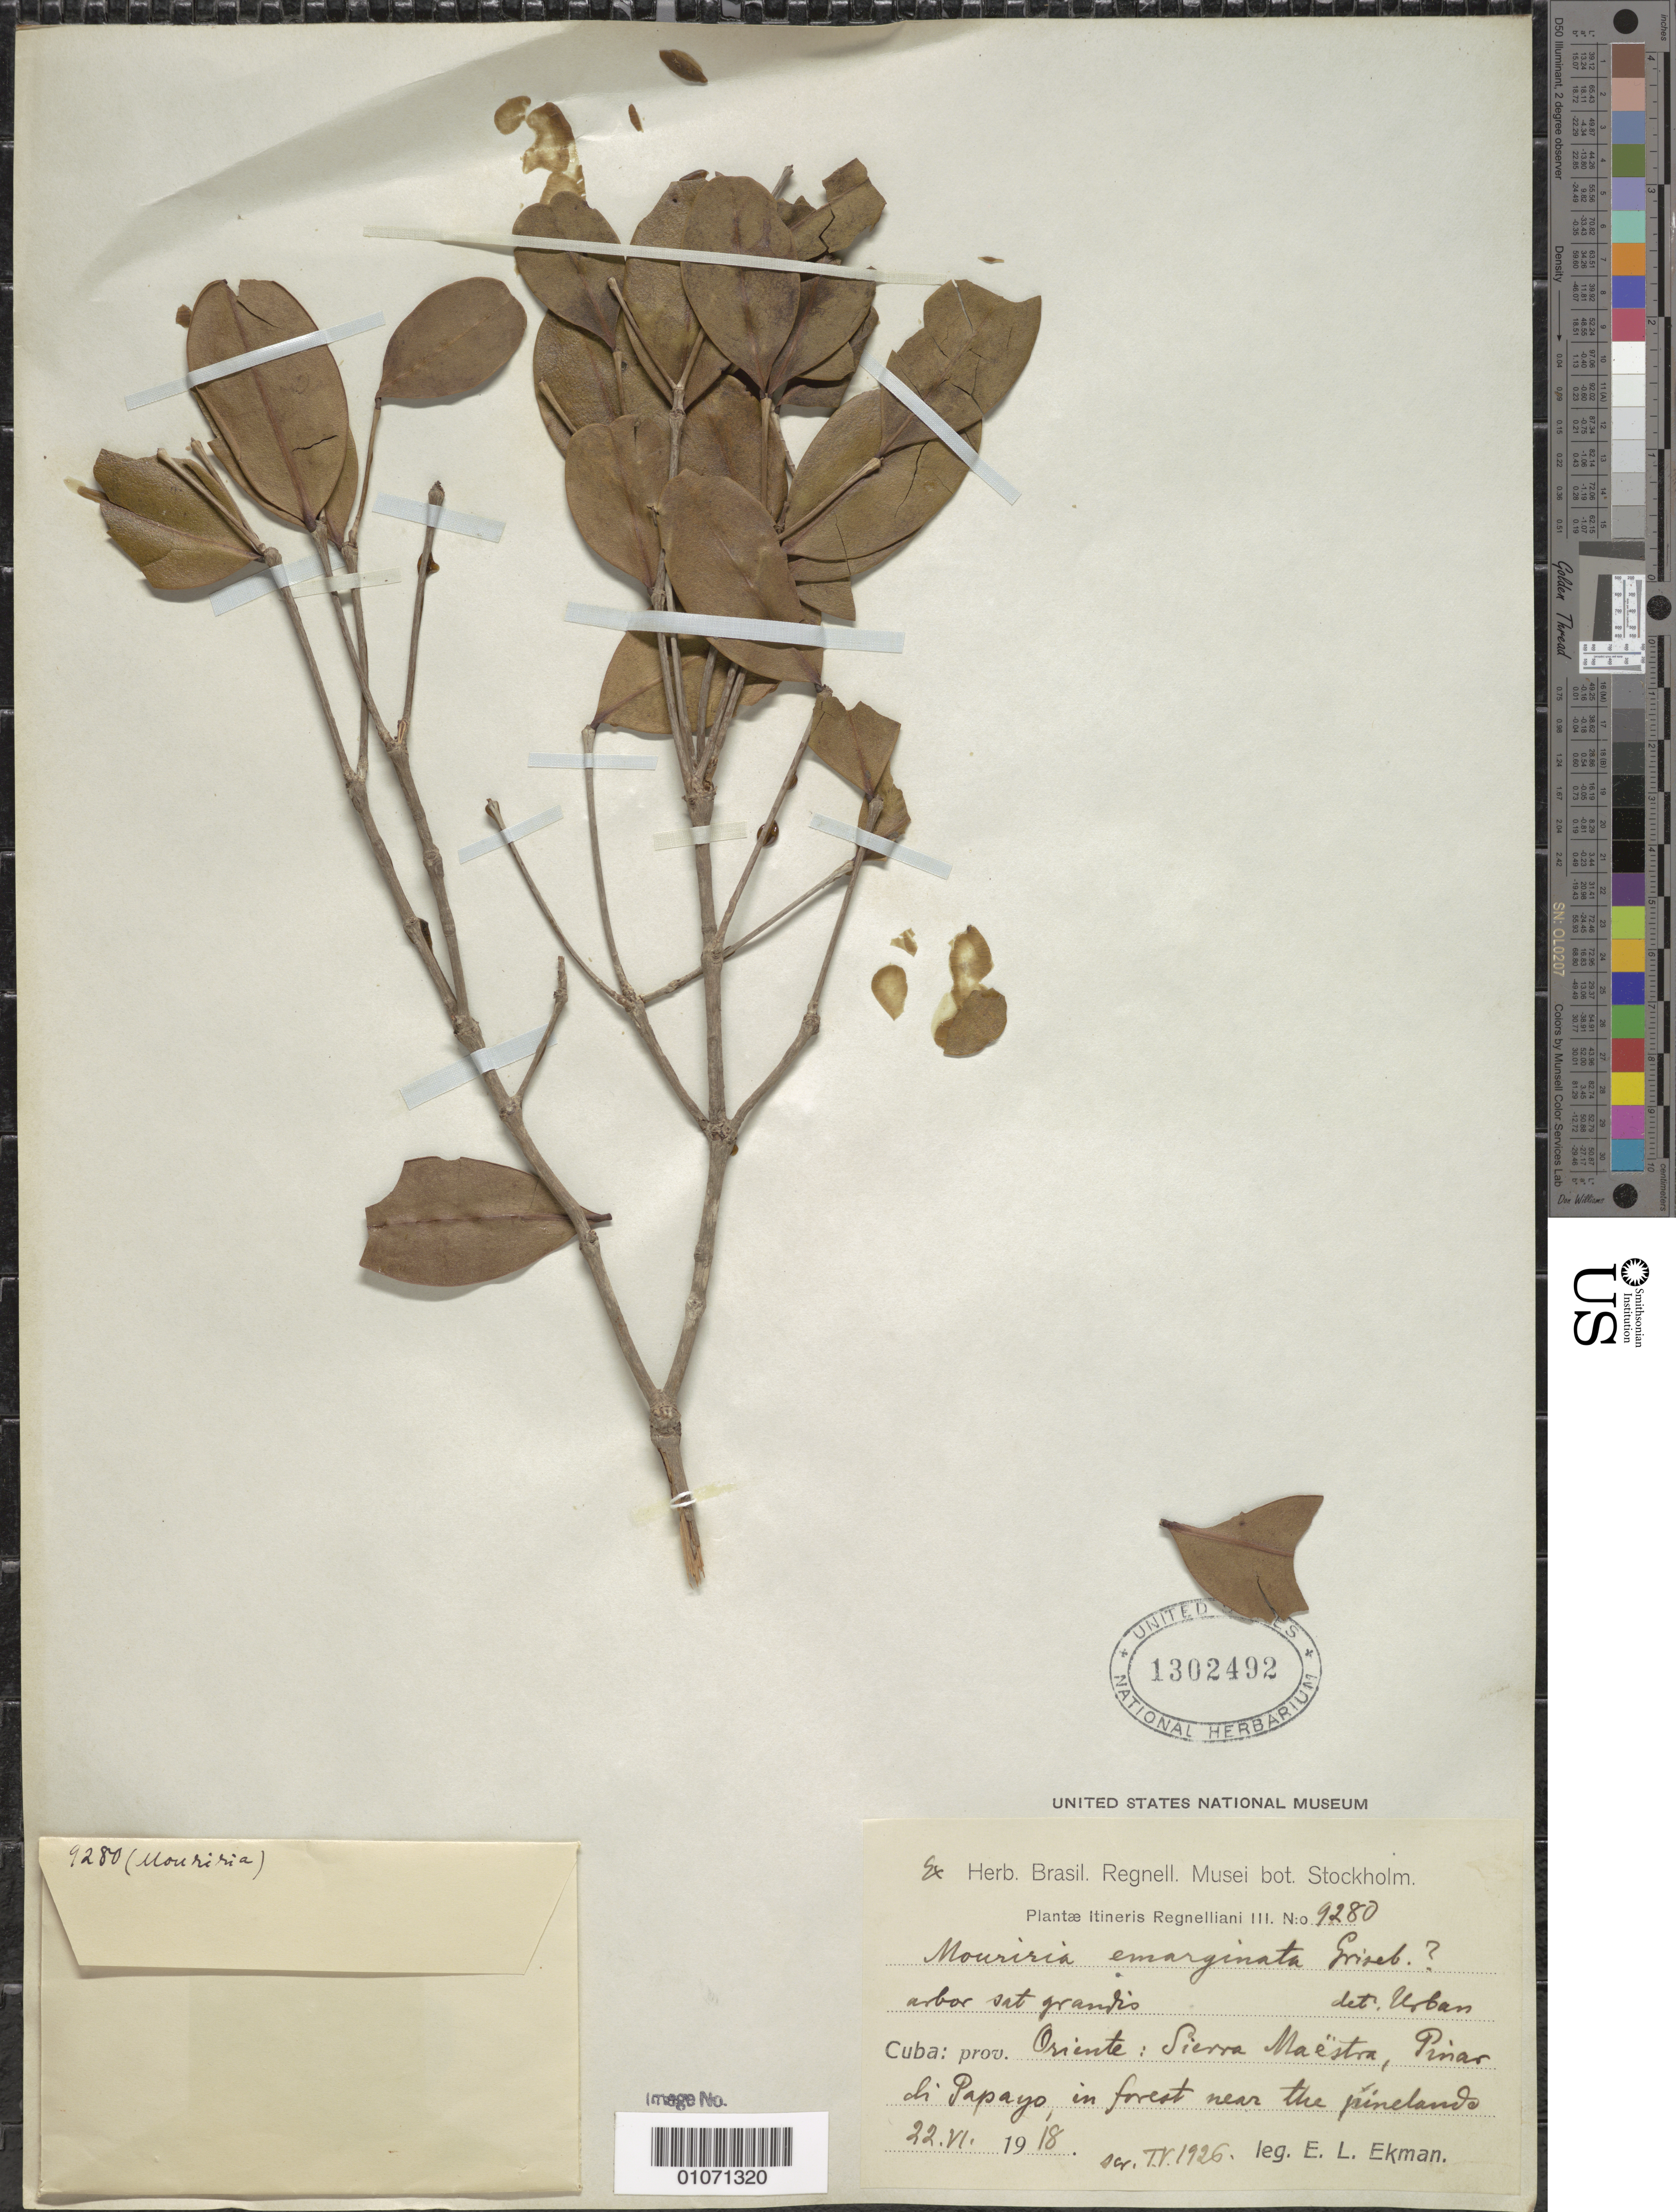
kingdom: Plantae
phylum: Tracheophyta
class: Magnoliopsida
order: Myrtales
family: Melastomataceae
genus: Mouriri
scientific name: Mouriri emarginata var. emarginata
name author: Griseb.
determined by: Morley, T.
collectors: E. L. Ekman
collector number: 9280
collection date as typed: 22 Jun 1918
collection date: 1918-06-22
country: Cuba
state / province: Oriente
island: Cuba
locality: Sierra Maestra, Pinar del Papayo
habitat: In forest near the pinelands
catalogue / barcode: US 1302492